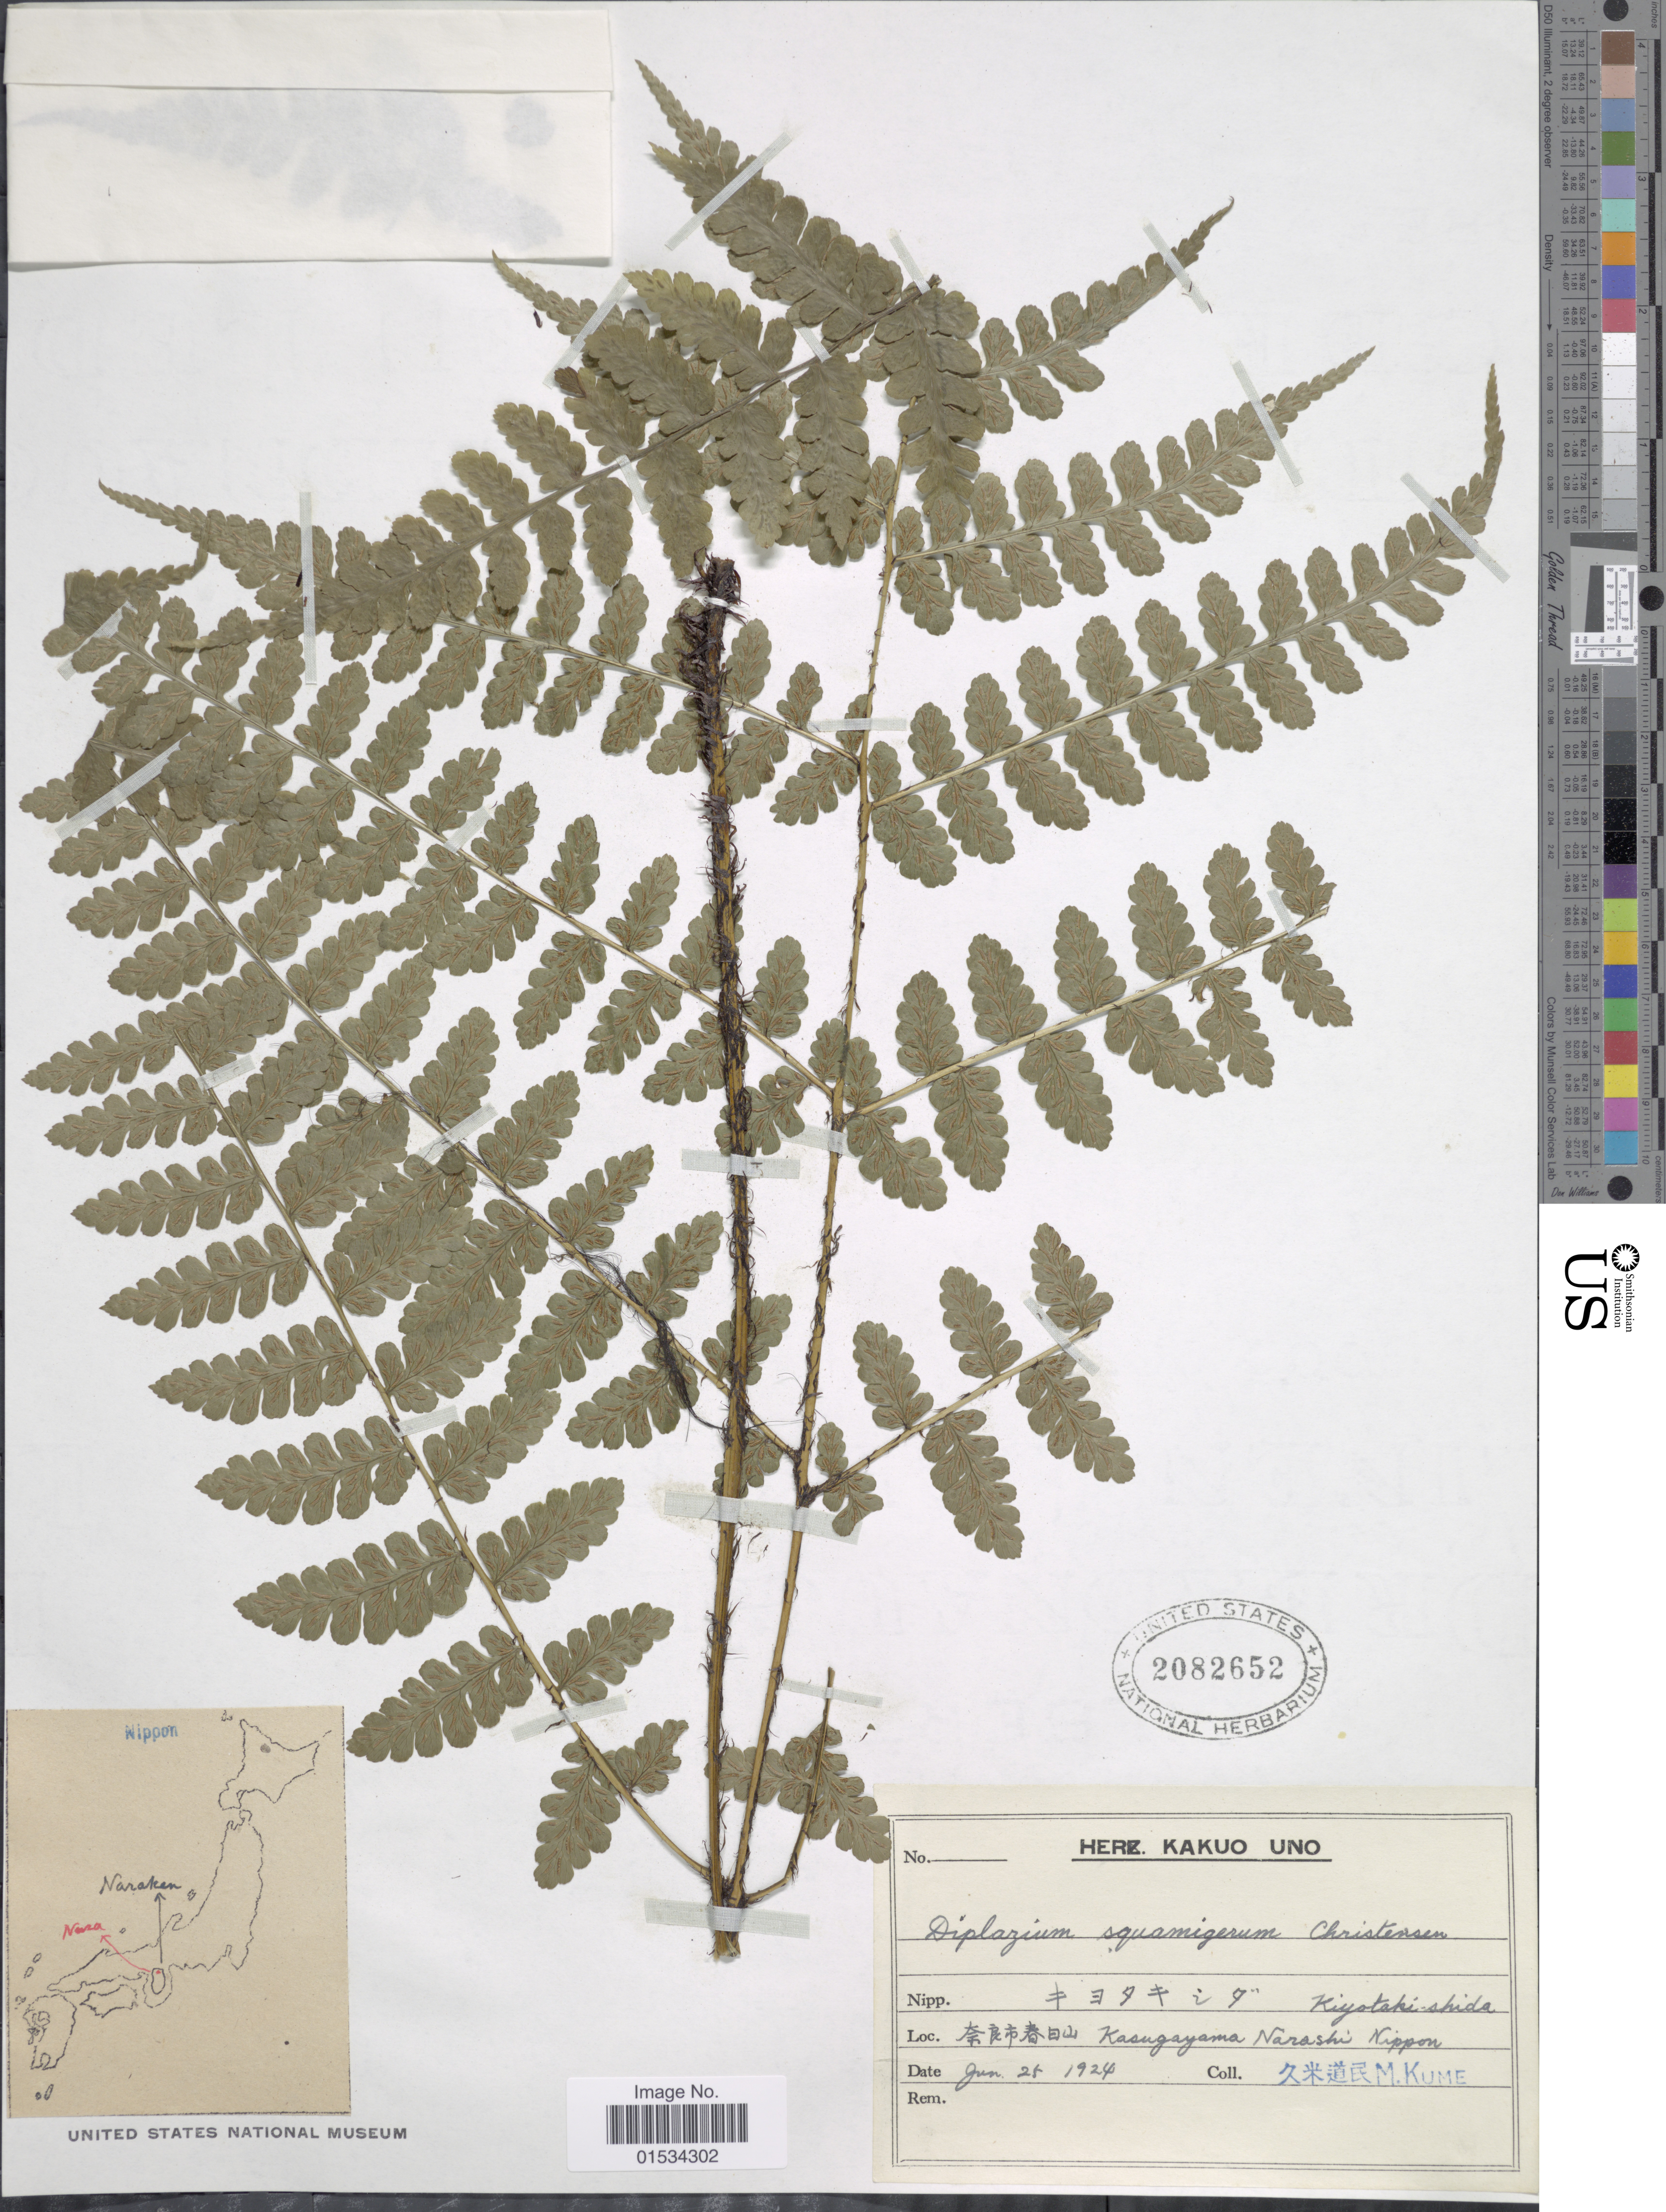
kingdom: Plantae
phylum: Tracheophyta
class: Polypodiopsida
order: Polypodiales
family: Athyriaceae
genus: Diplazium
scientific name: Diplazium squamigerum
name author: (Mett.) Christ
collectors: M. Kume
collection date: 1924-06-25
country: Japan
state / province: Nara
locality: Kasugayama, Nara-shi Nippon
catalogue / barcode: US 2082652